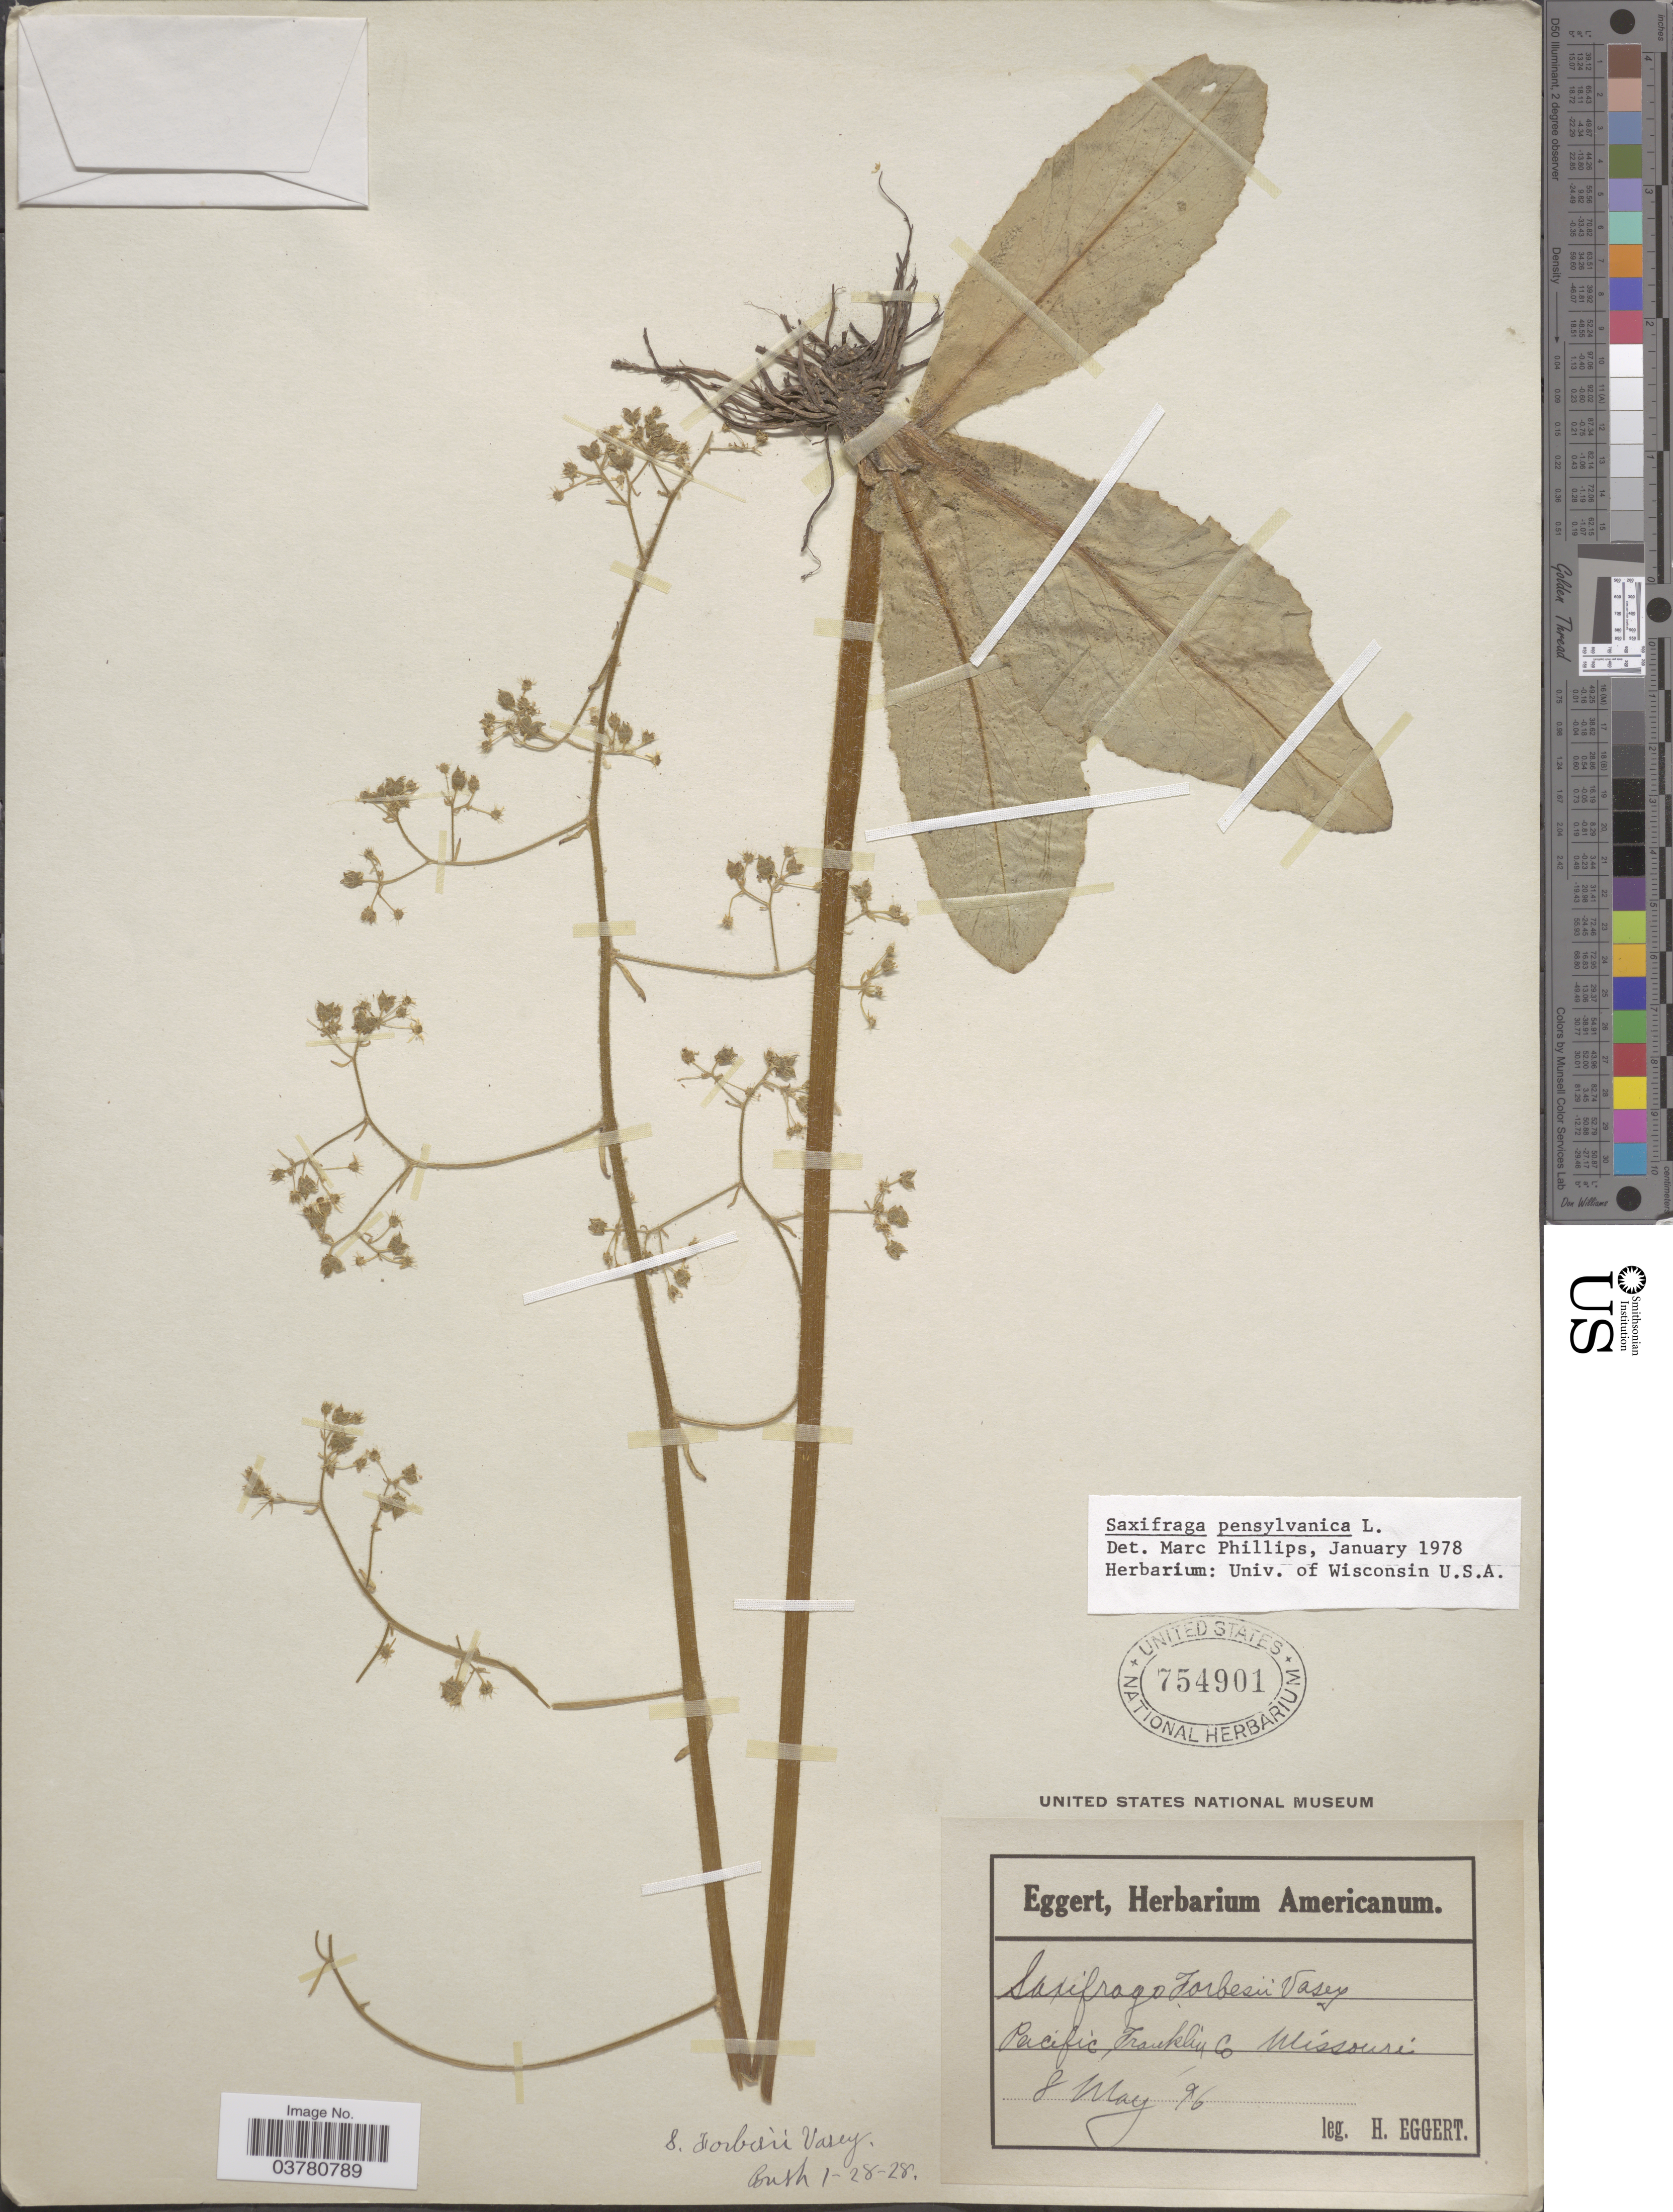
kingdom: Plantae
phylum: Tracheophyta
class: Magnoliopsida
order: Saxifragales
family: Saxifragaceae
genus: Micranthes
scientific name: Micranthes pensylvanica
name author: (L.) Haw.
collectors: H. Eggert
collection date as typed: Transcribed d/m/y: 8/5/96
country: United States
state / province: Missouri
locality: Pacific, Franklin Co.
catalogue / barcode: US 754901